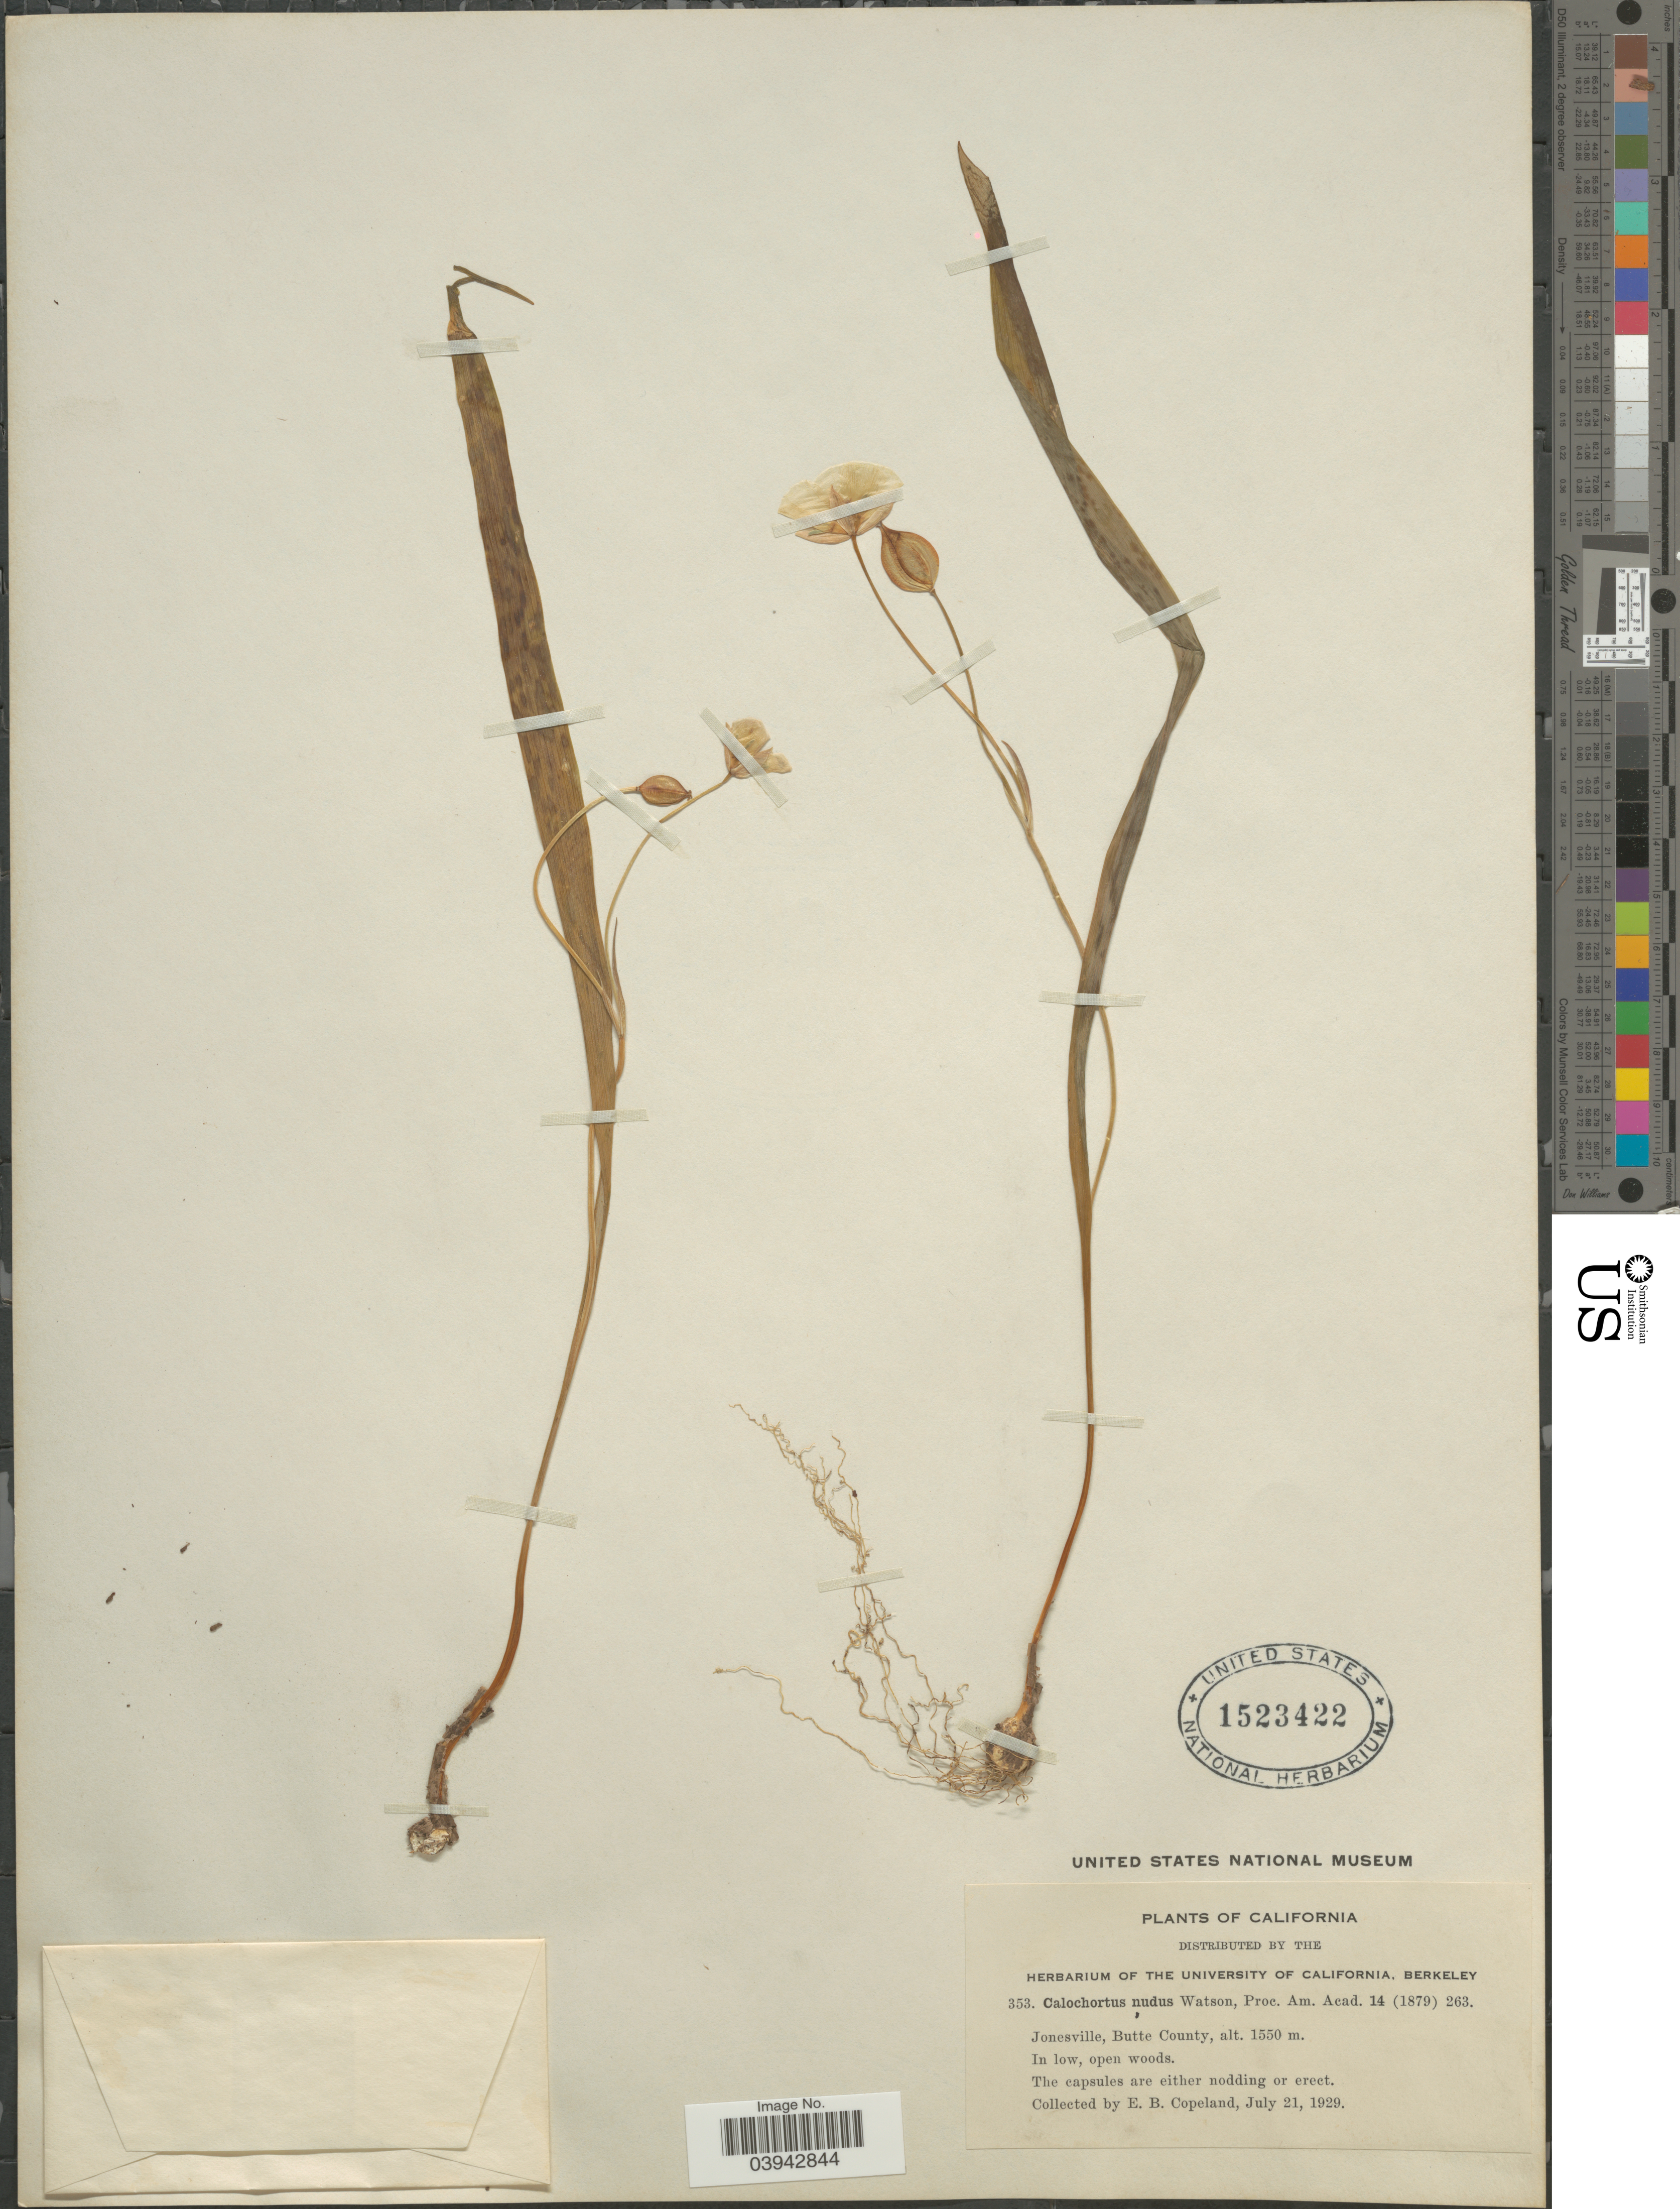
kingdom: Plantae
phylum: Tracheophyta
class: Liliopsida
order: Liliales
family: Liliaceae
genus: Calochortus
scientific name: Calochortus nudus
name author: S. Watson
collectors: E. B. Copeland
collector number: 353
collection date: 1929-07-21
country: United States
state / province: California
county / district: Butte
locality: Jonesville, Butte County.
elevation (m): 1550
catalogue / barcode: US 1523422